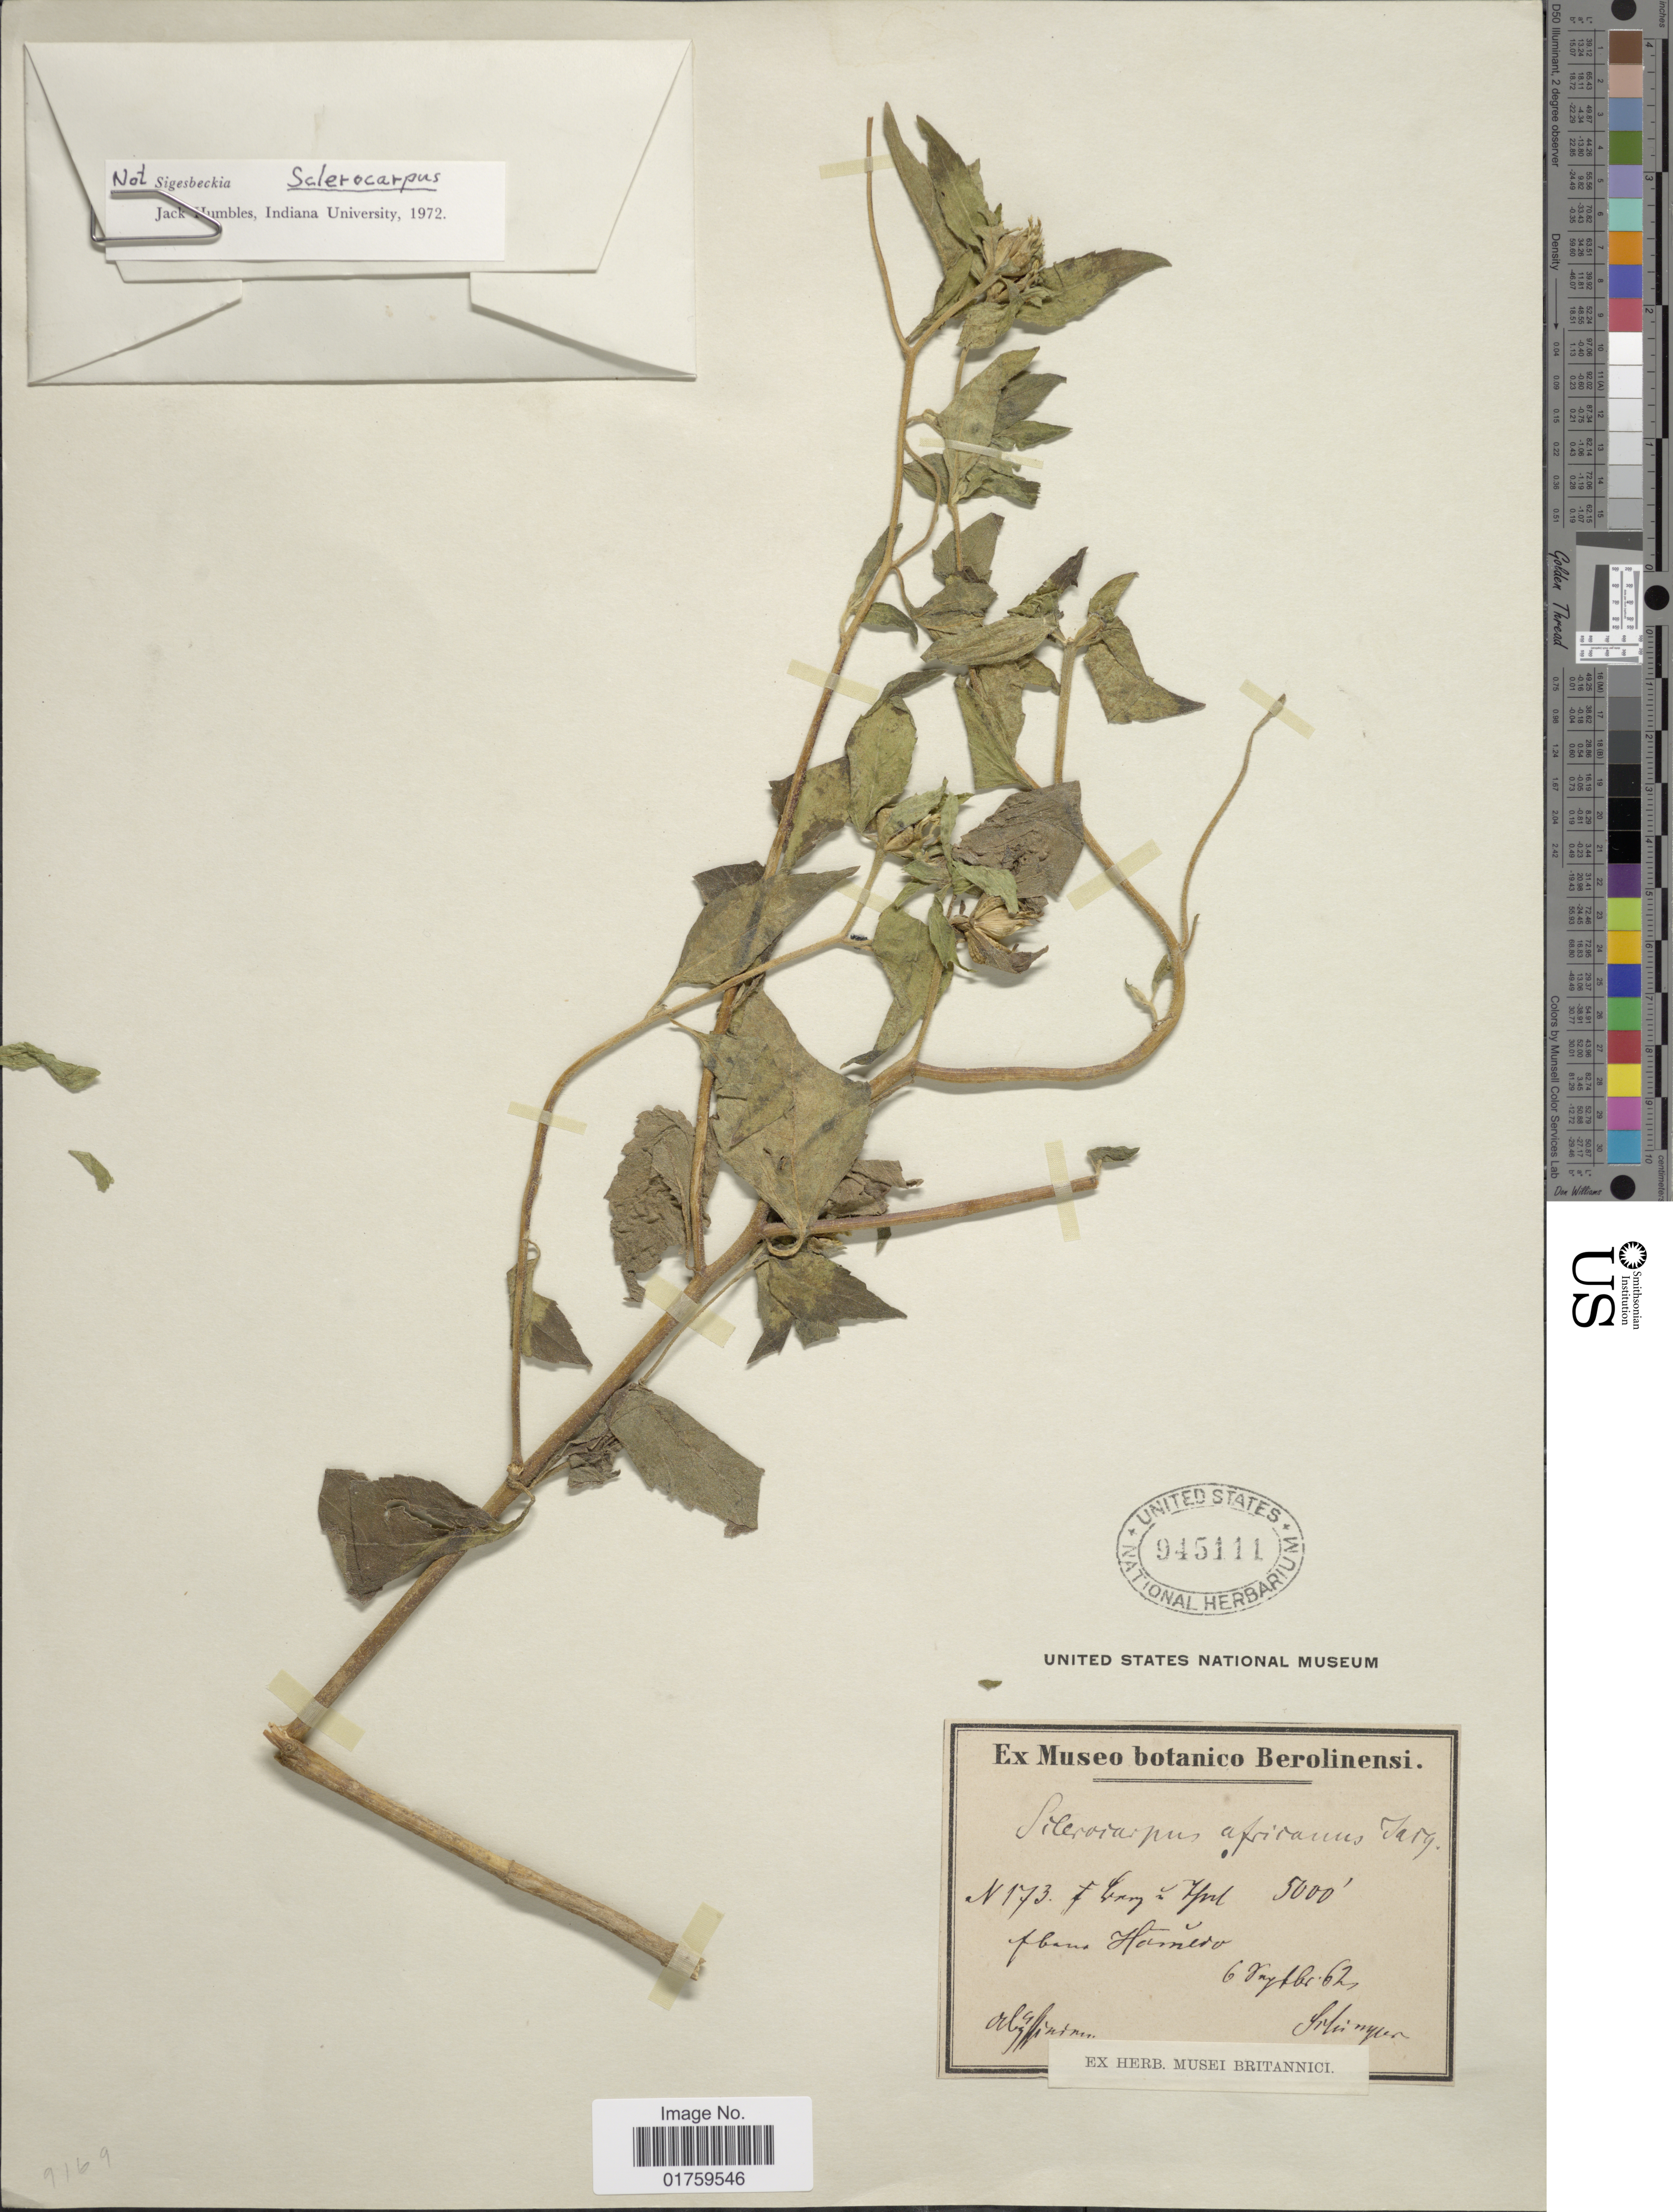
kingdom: Plantae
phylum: Tracheophyta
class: Magnoliopsida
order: Asterales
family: Asteraceae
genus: Sclerocarpus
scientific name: Sclerocarpus africanus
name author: Jacq.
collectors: -. Schimper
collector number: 173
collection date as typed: Transcribed d/m/y: 6/9/62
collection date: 1862-09-06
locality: Abano Homero [interpreted], Abyssinia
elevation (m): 1524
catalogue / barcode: US 945111